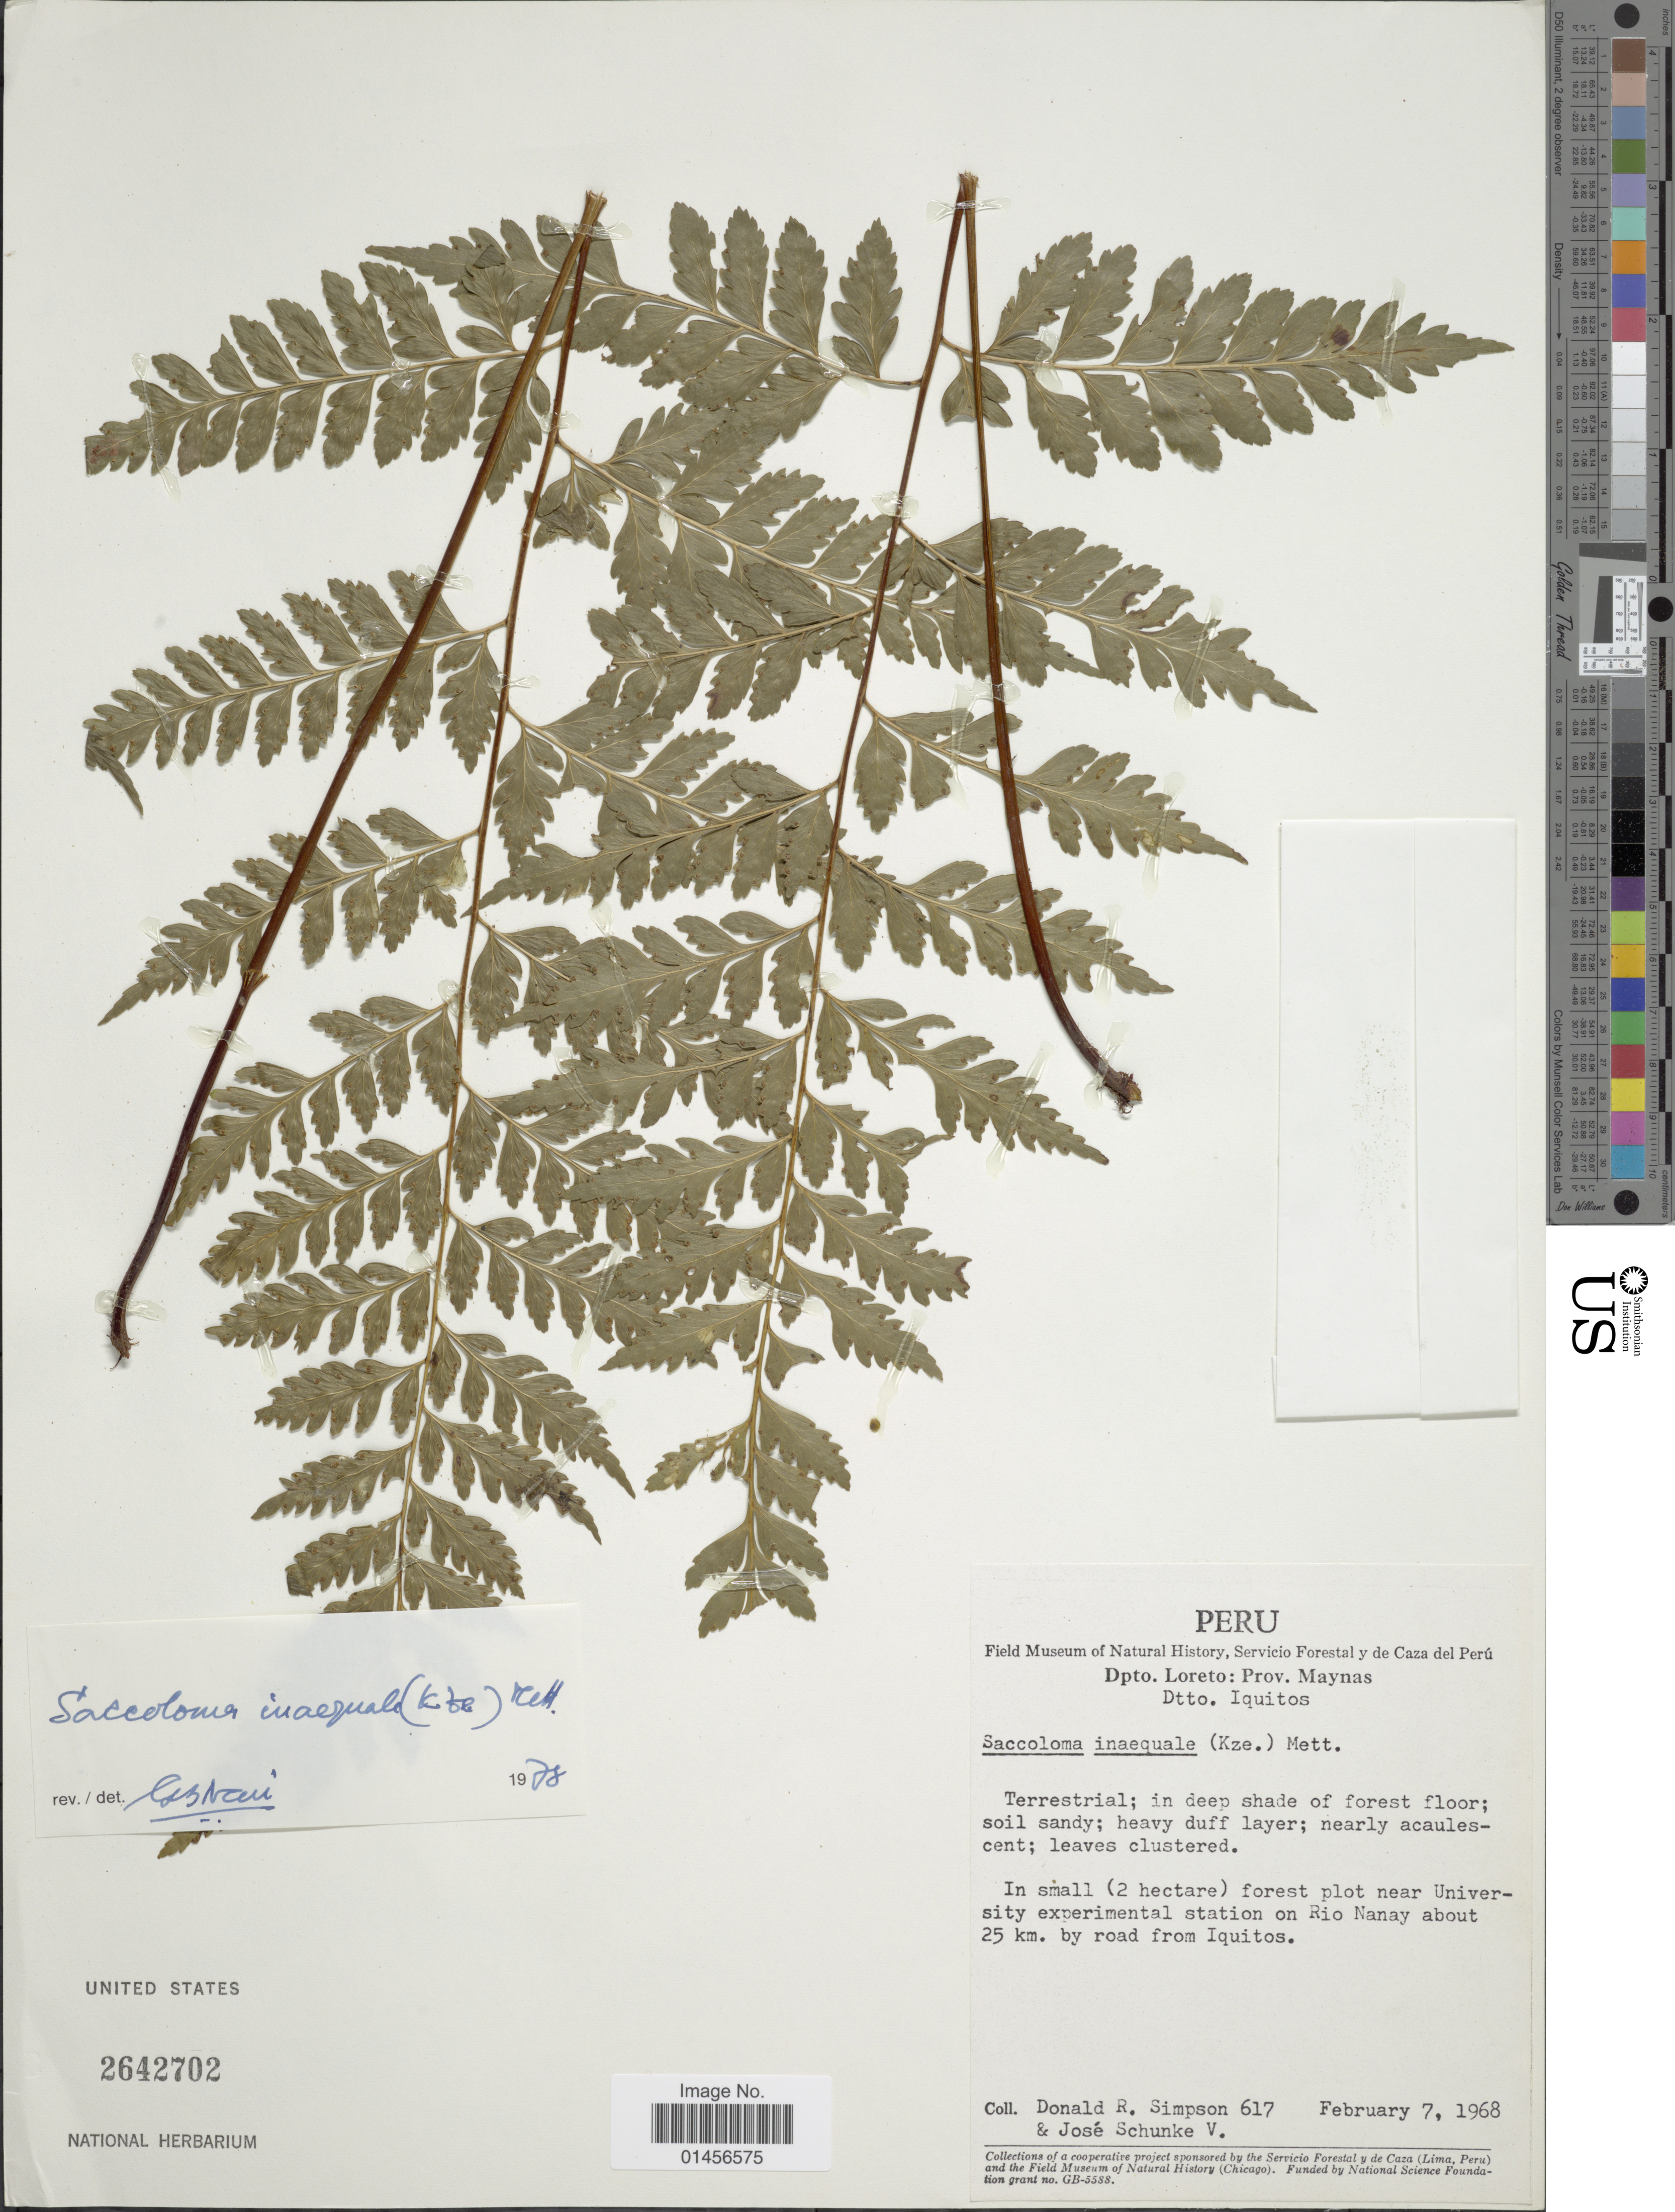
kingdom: Plantae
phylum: Tracheophyta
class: Polypodiopsida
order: Polypodiales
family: Saccolomataceae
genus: Saccoloma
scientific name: Saccoloma inaequale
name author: (Kunze) Mett.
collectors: D. R. Simpson & J. Schunke Vigo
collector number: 617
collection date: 1968-02-07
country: Peru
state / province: Loreto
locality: Prov. Maynas, Dtto. Iquitos,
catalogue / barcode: US 2642702